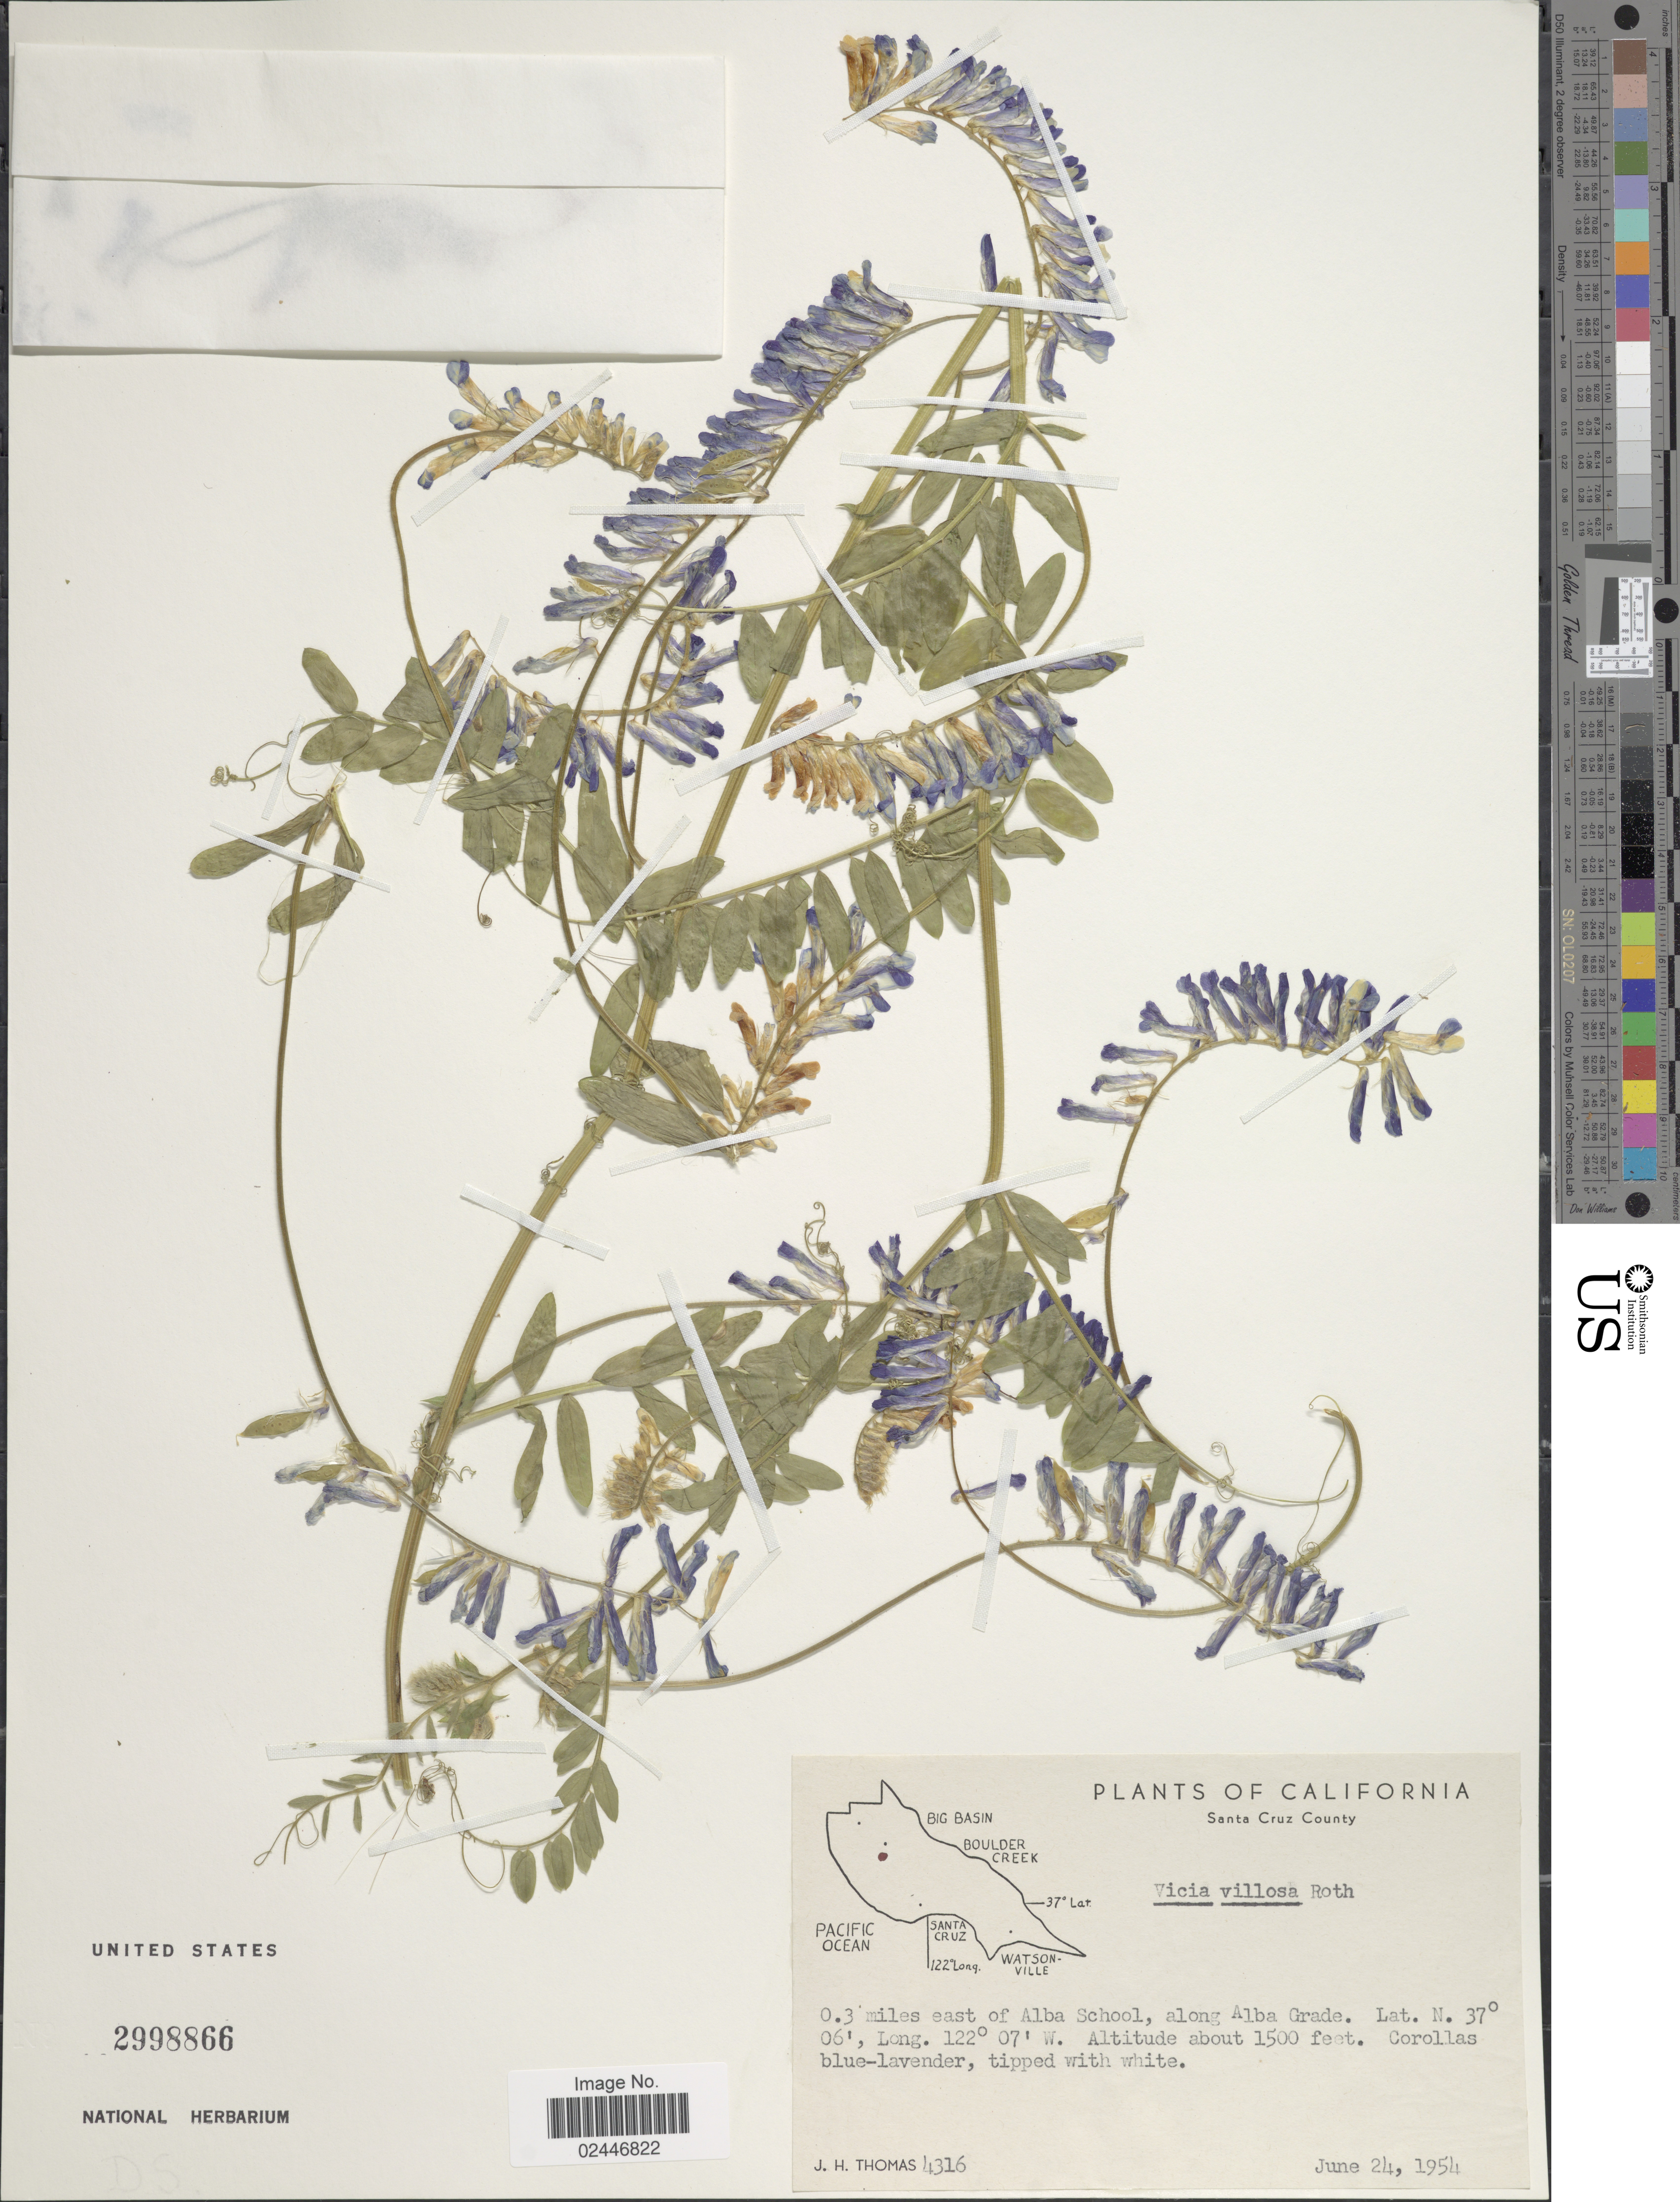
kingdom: Plantae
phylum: Tracheophyta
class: Magnoliopsida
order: Fabales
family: Fabaceae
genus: Vicia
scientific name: Vicia villosa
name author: Roth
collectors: J. H. Thomas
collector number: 4316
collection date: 1954-06-24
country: United States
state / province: California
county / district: Santa Cruz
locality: Santa Cruz County, 0.3 miles east of Alba School, along Alba Grade.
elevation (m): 457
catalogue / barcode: US 2998866